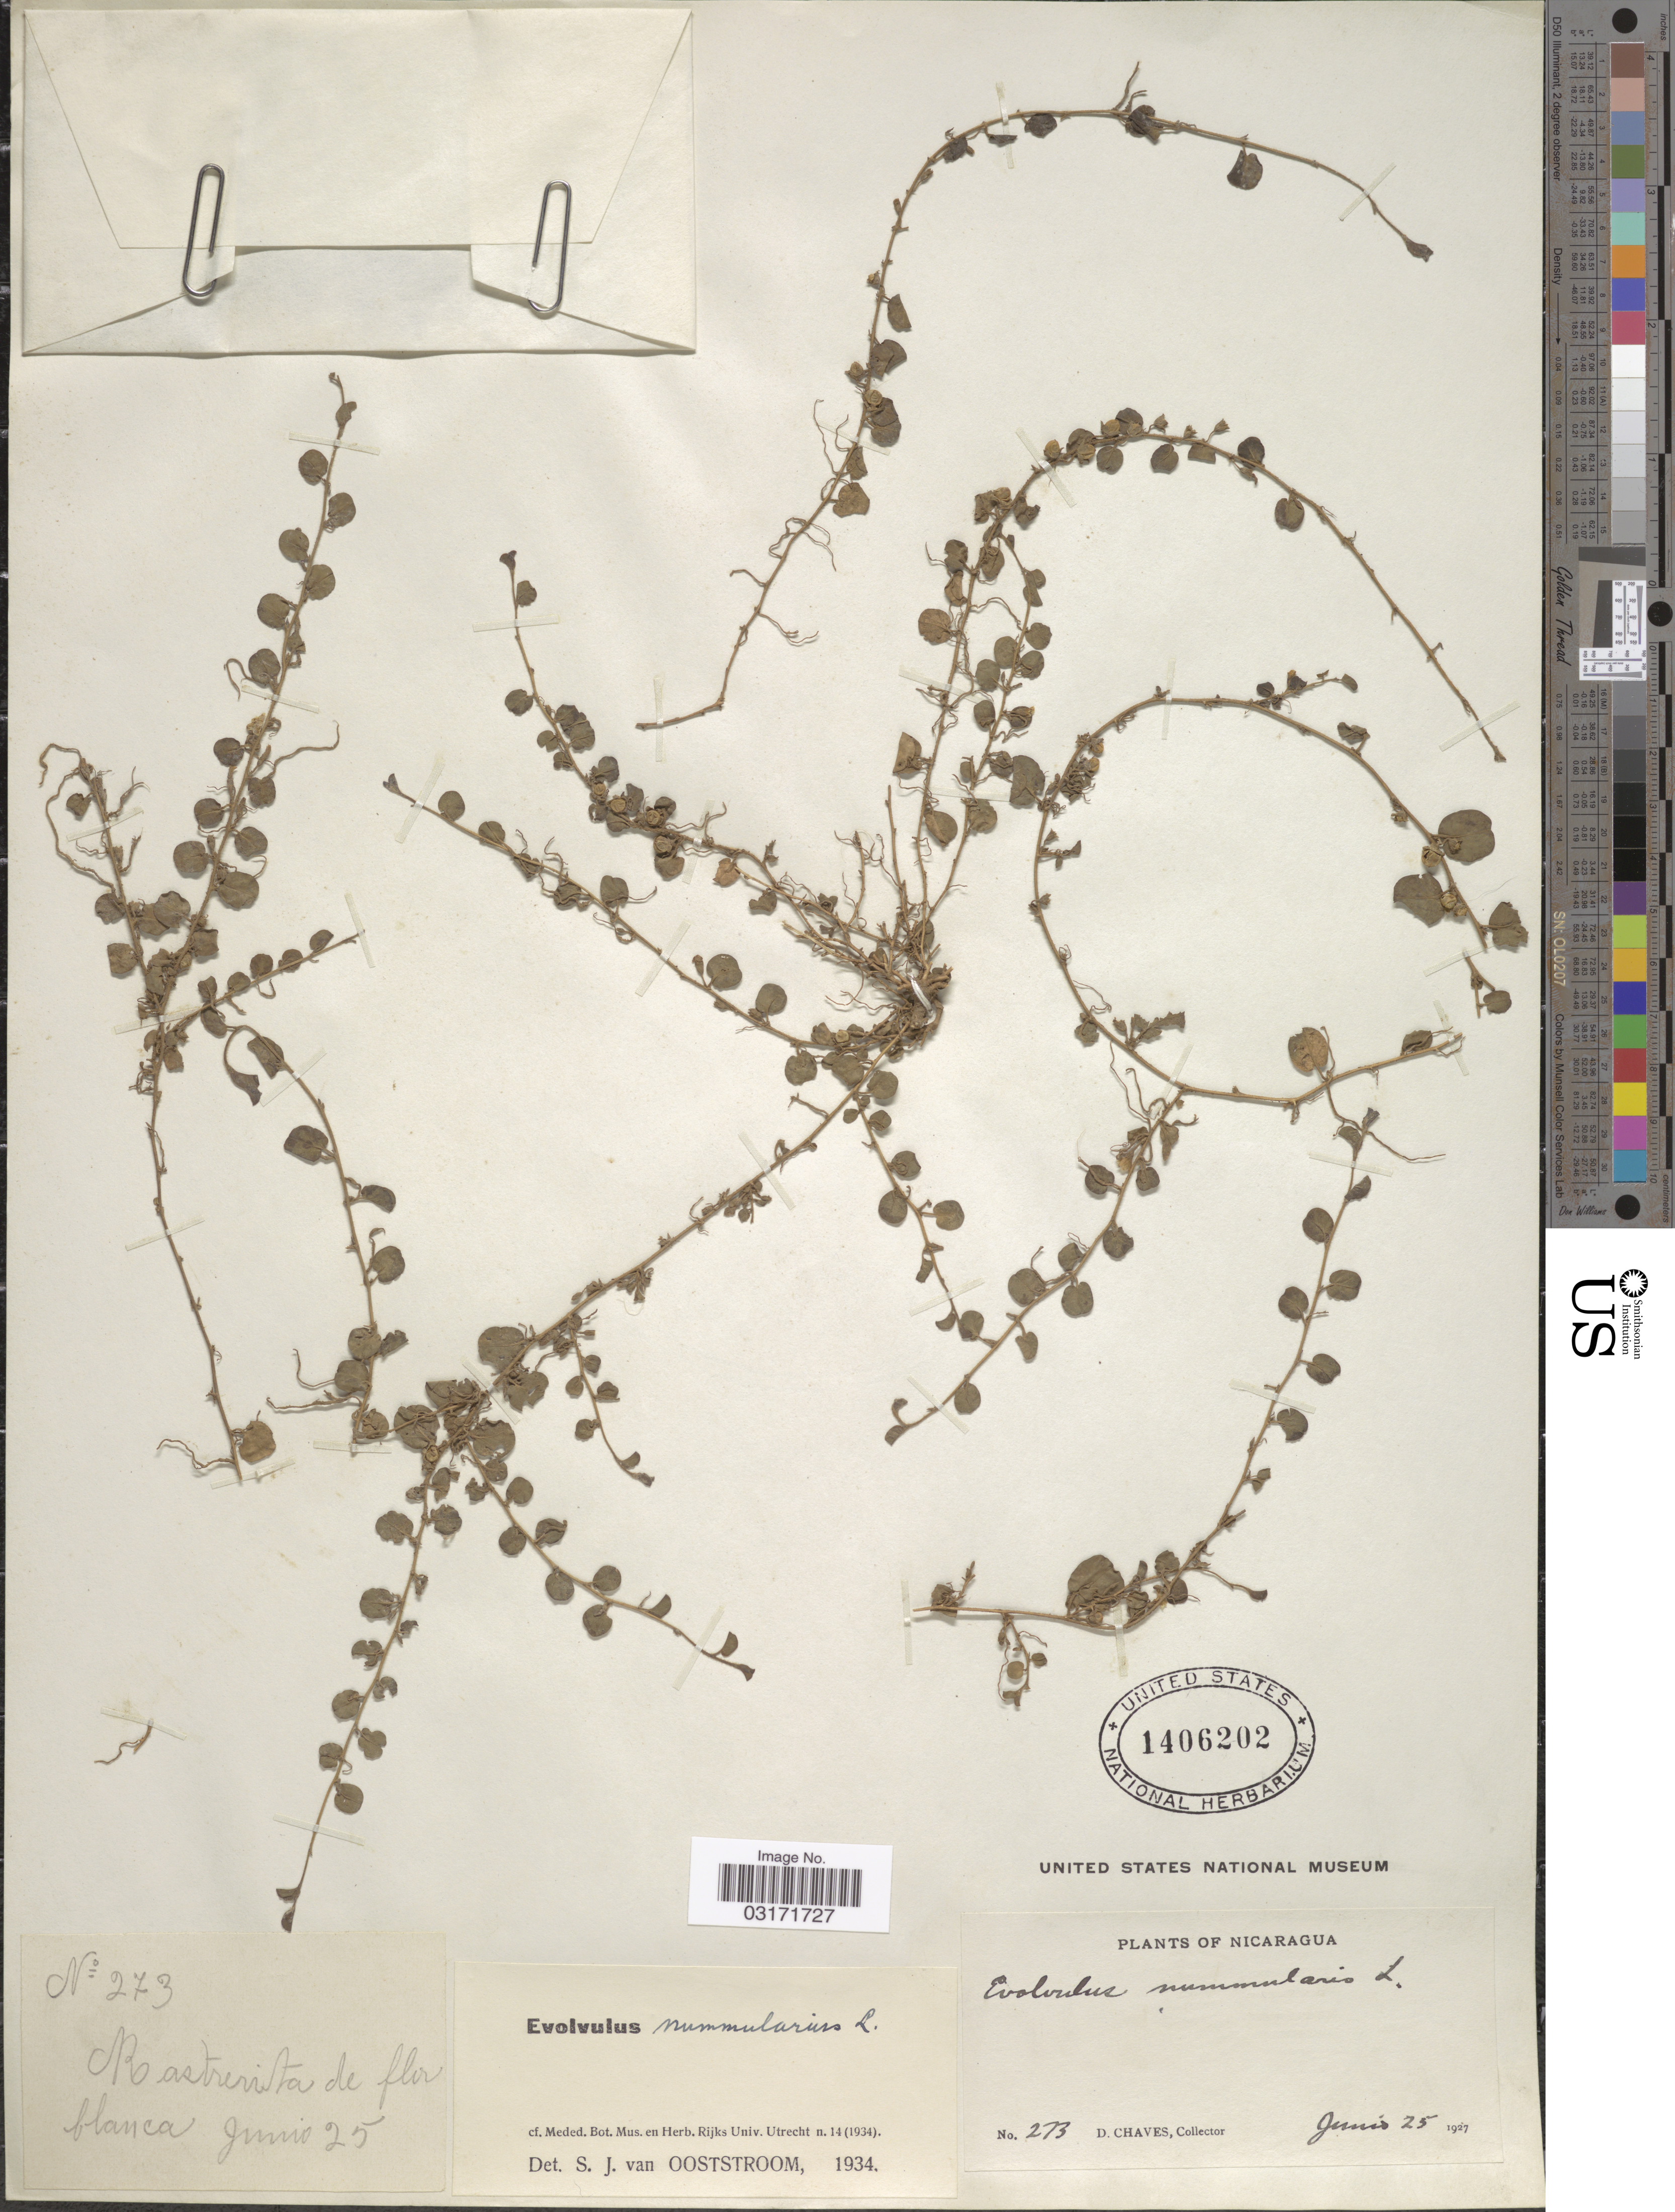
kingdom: Plantae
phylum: Tracheophyta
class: Magnoliopsida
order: Solanales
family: Convolvulaceae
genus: Evolvulus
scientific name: Evolvulus nummularius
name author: (L.) L.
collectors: D. Chaves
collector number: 273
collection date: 1927-06-25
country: Nicaragua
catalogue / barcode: US 1406202